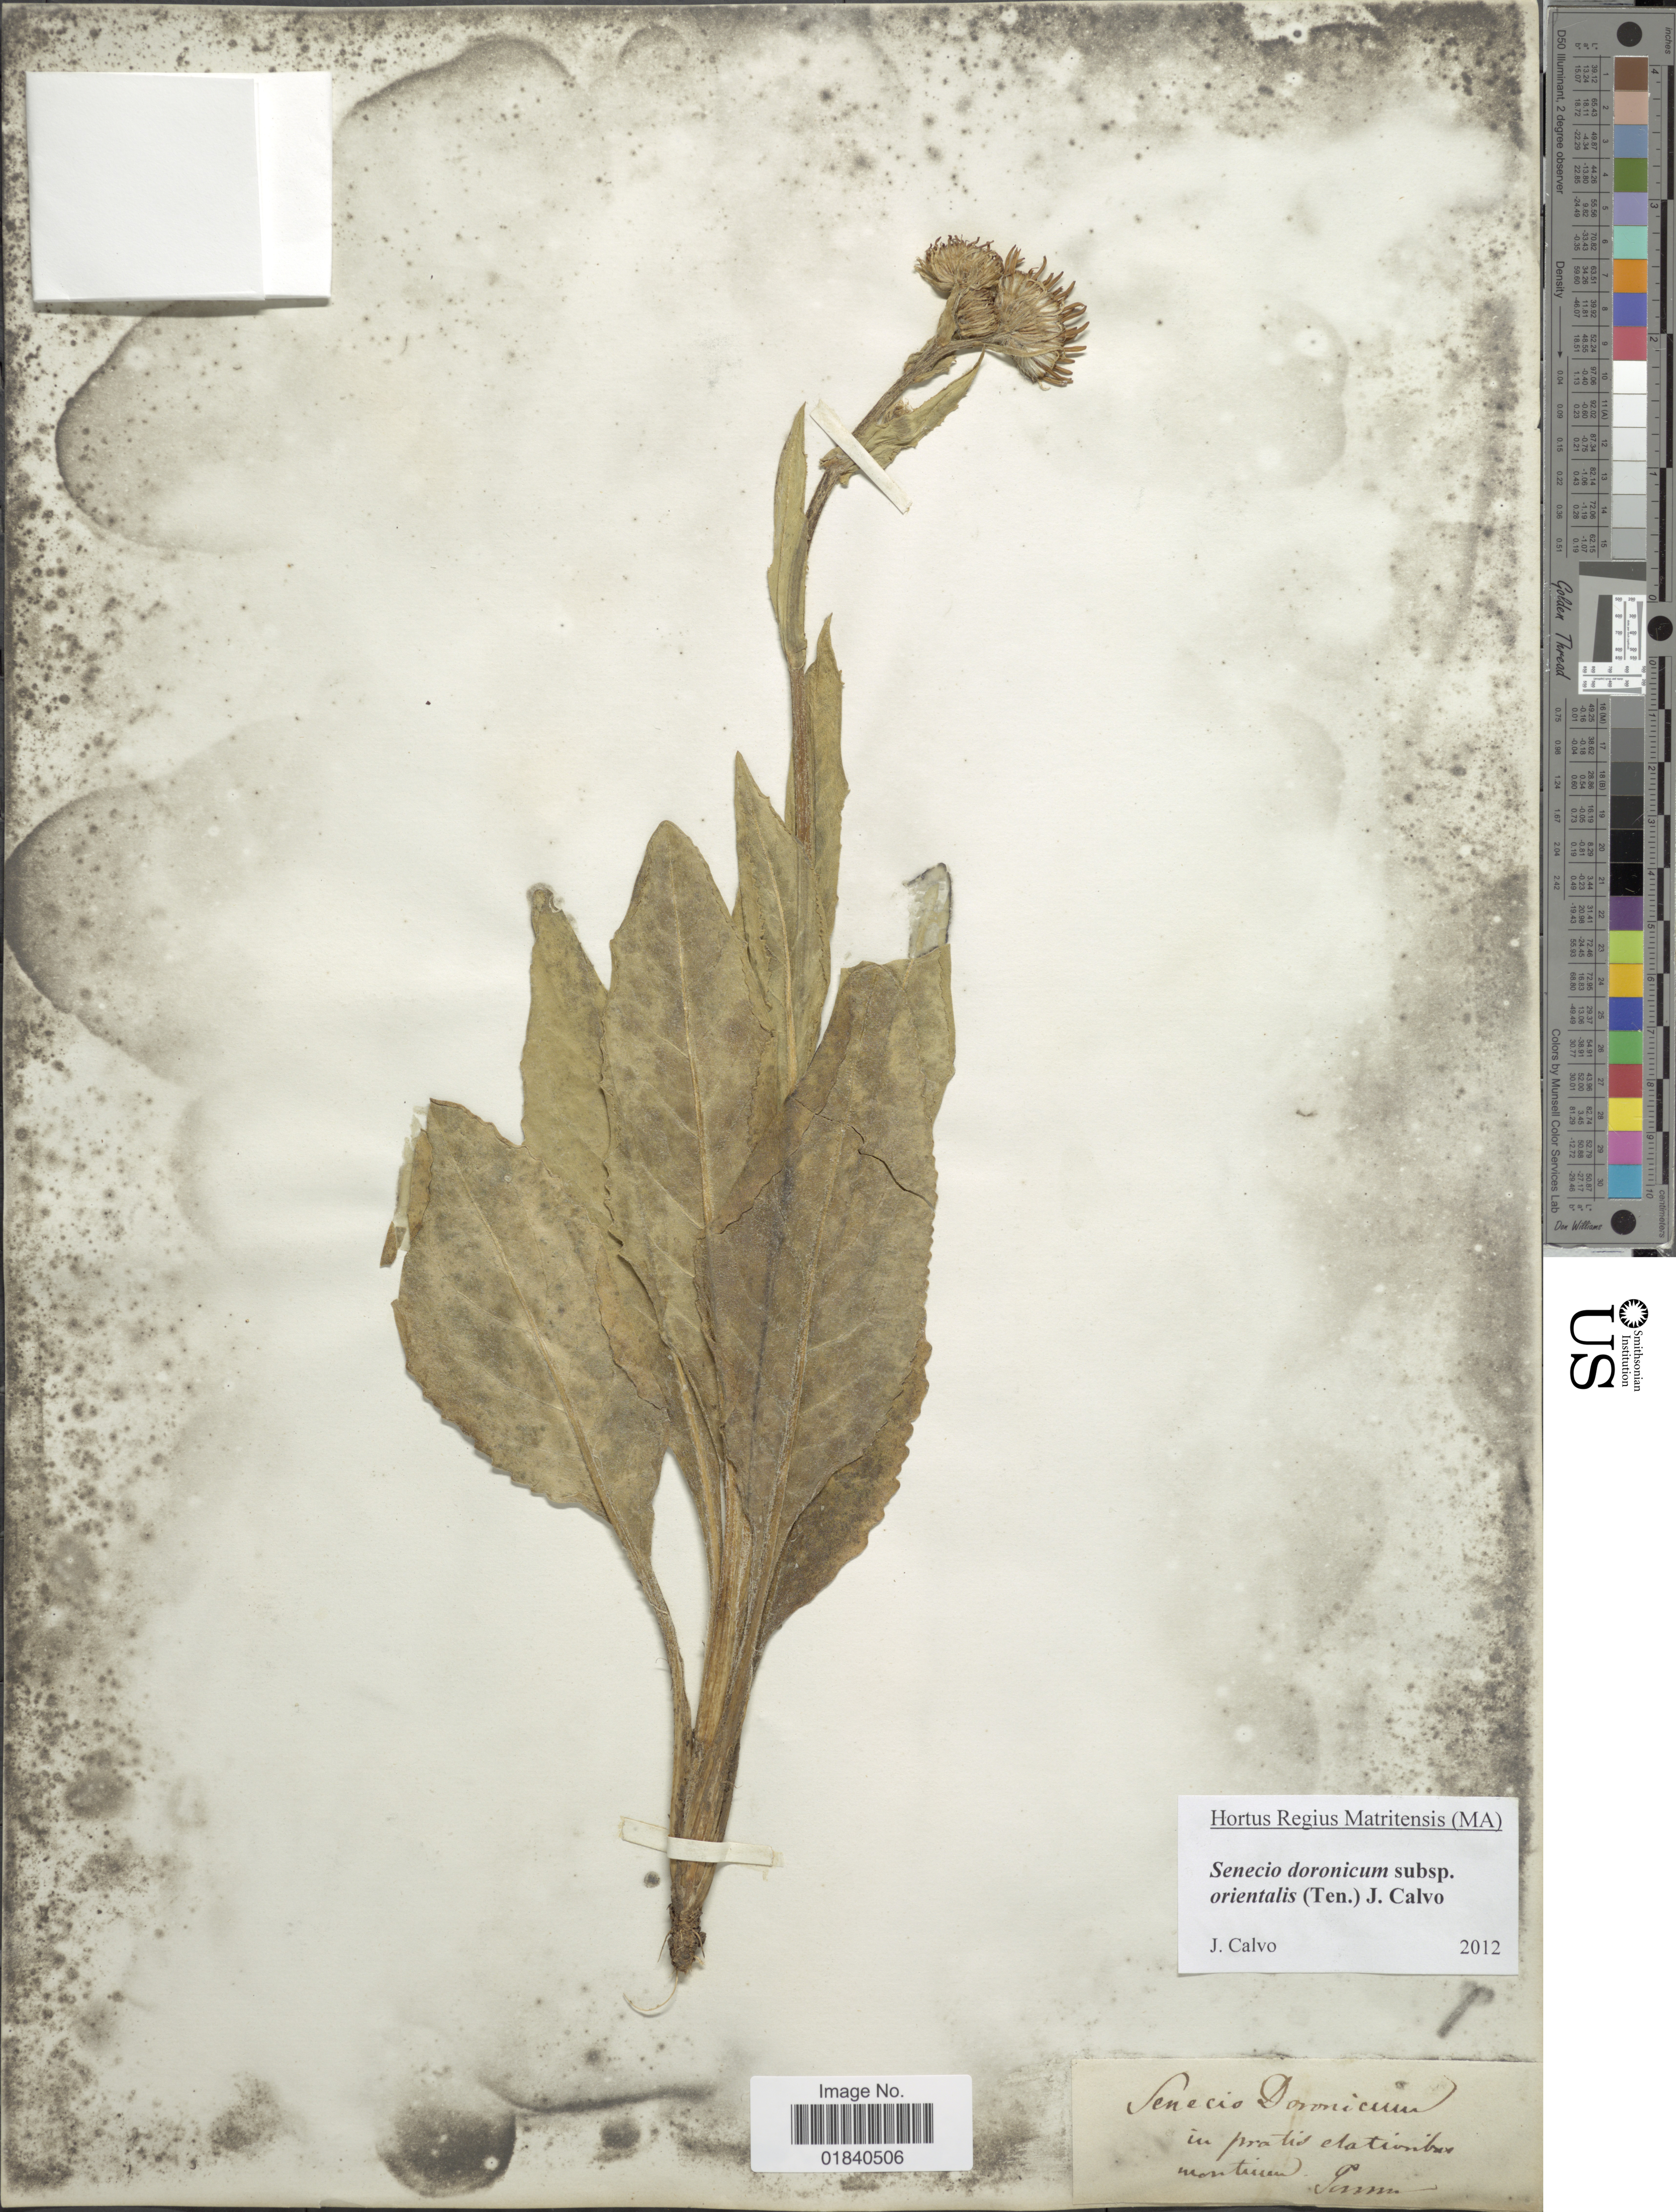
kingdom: Plantae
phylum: Tracheophyta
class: Magnoliopsida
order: Asterales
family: Asteraceae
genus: Senecio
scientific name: Senecio doronicum subsp. orientalis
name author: J. Calvo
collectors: Jansen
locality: In pratis dationbus montium [interpreted]